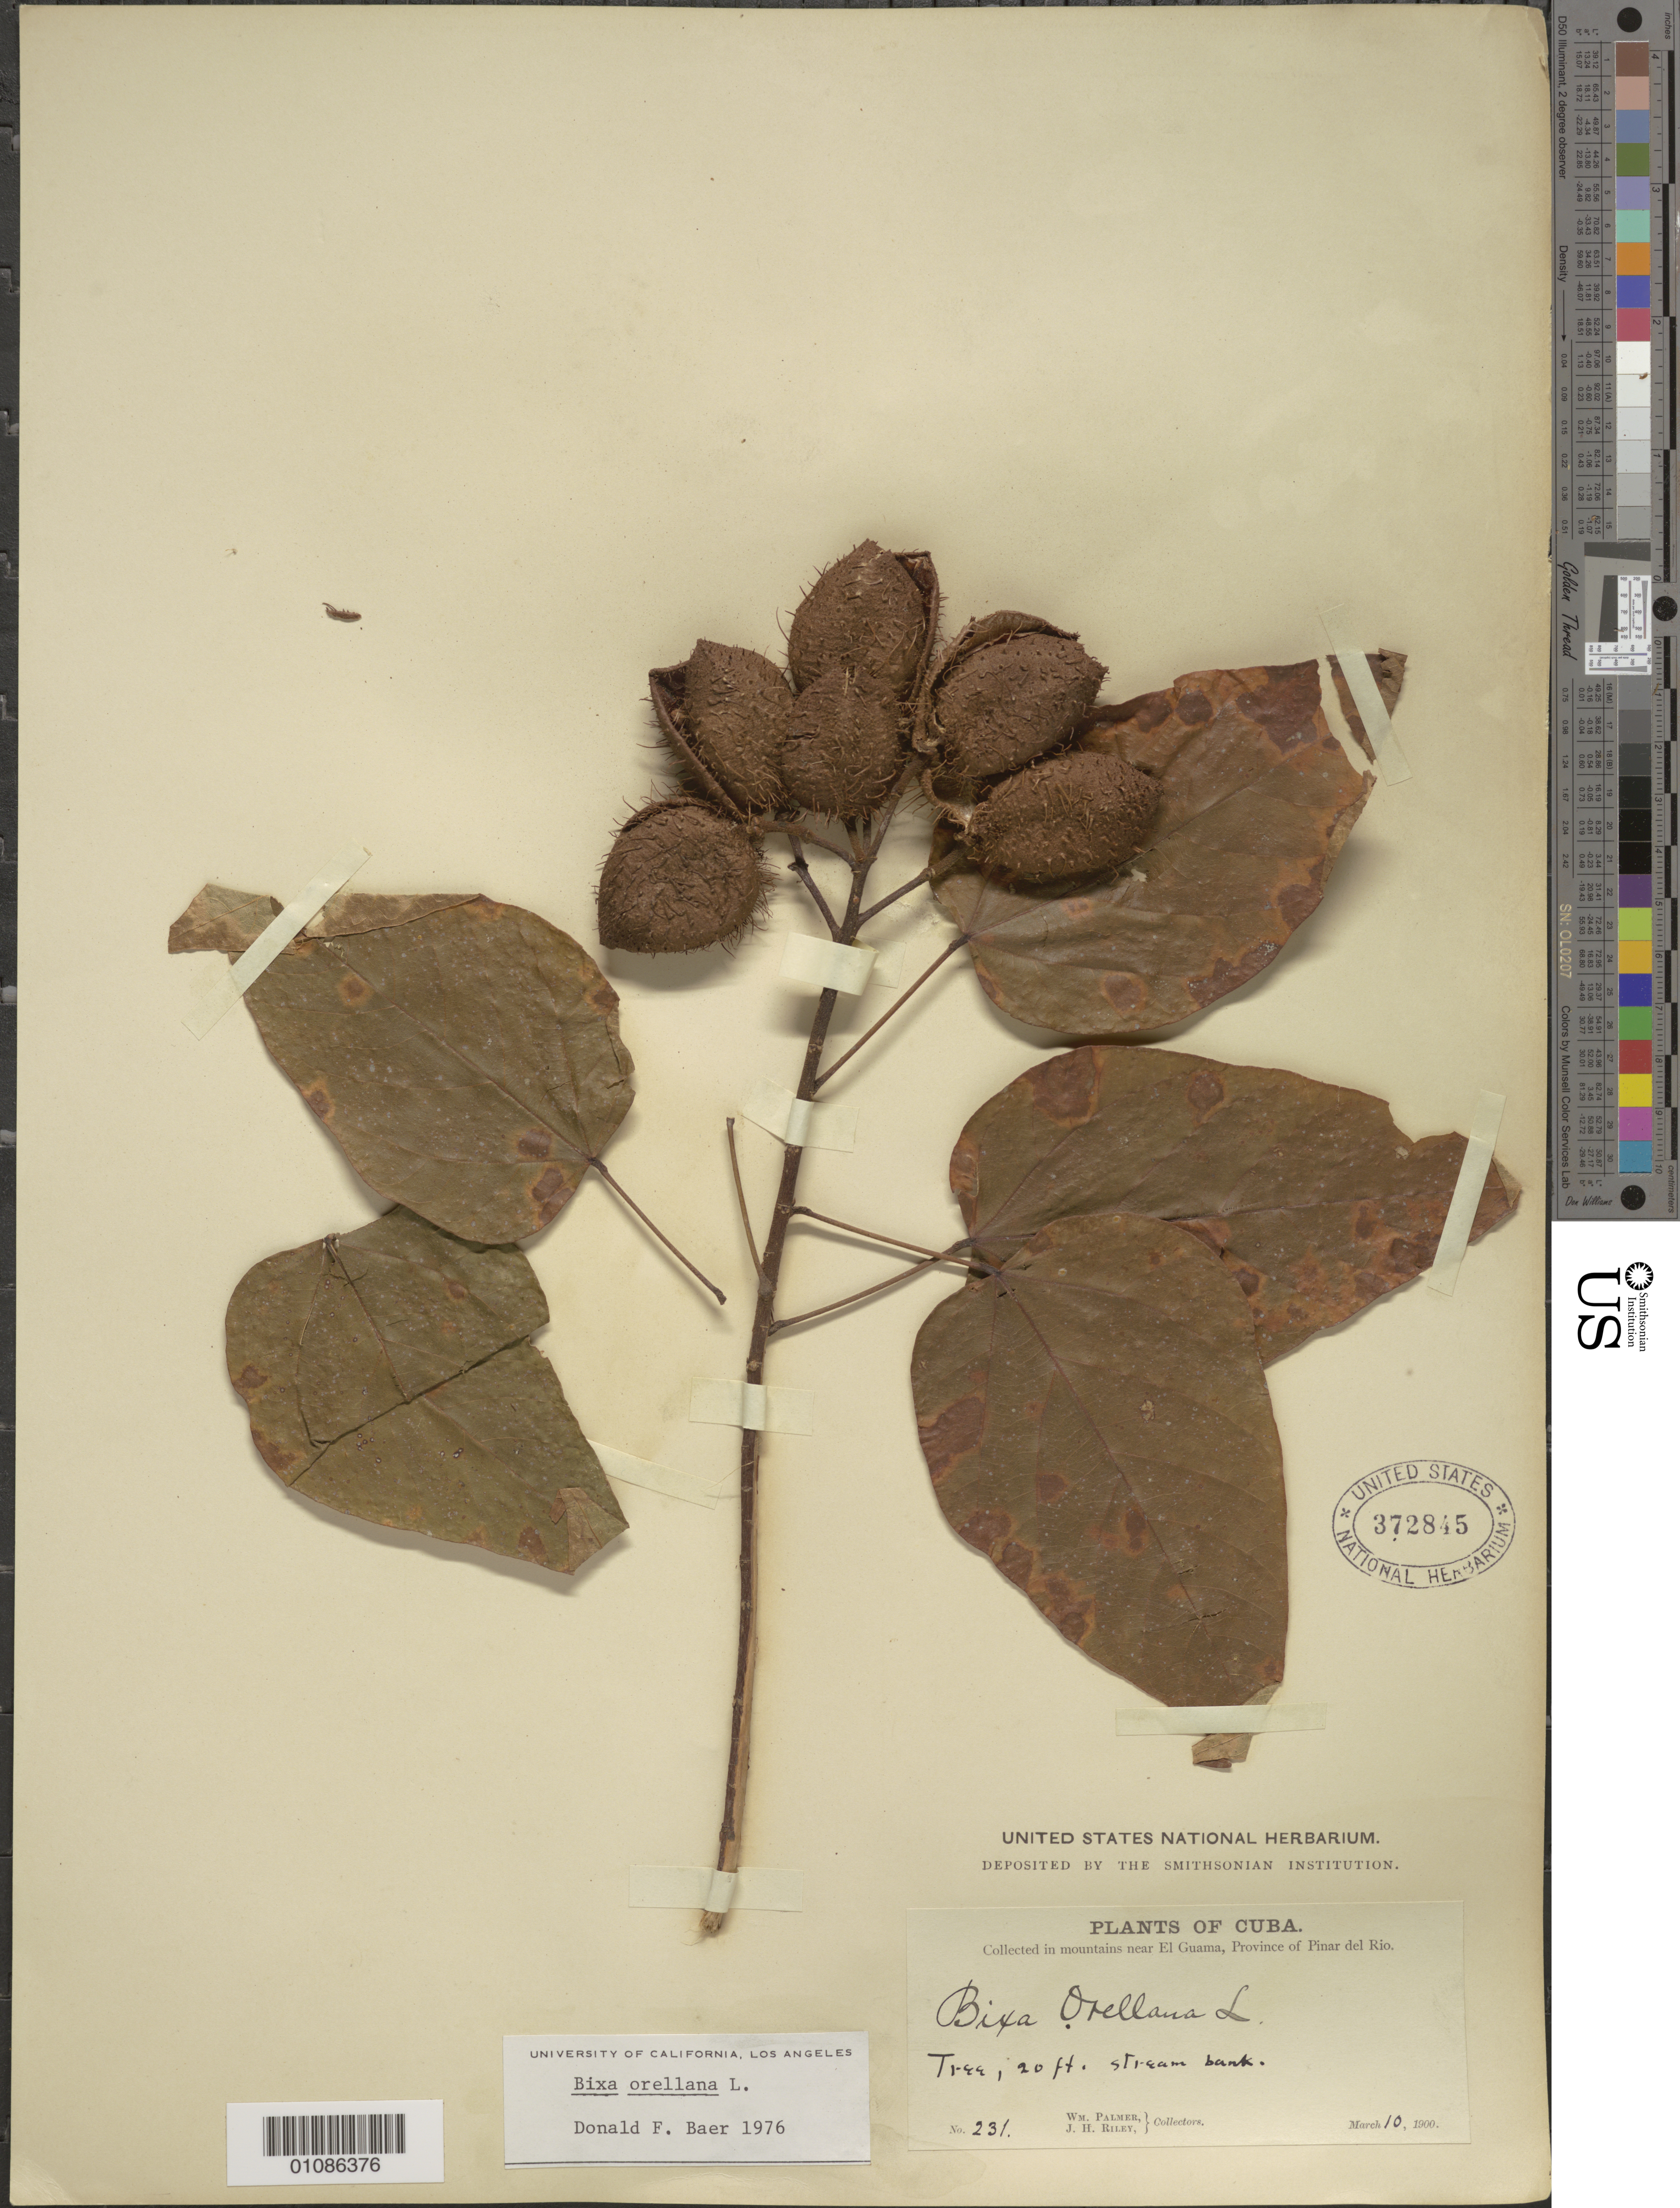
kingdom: Plantae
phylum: Tracheophyta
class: Magnoliopsida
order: Malvales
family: Bixaceae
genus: Bixa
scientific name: Bixa orellana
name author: L.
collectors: W. Palmer & J. H. Riley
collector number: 231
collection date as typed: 10 Mar 1900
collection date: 1900-03-10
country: Cuba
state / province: Pinar del Rio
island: Cuba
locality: Mountains near El Guama, Province of Pinar del Rio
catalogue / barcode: US 372845